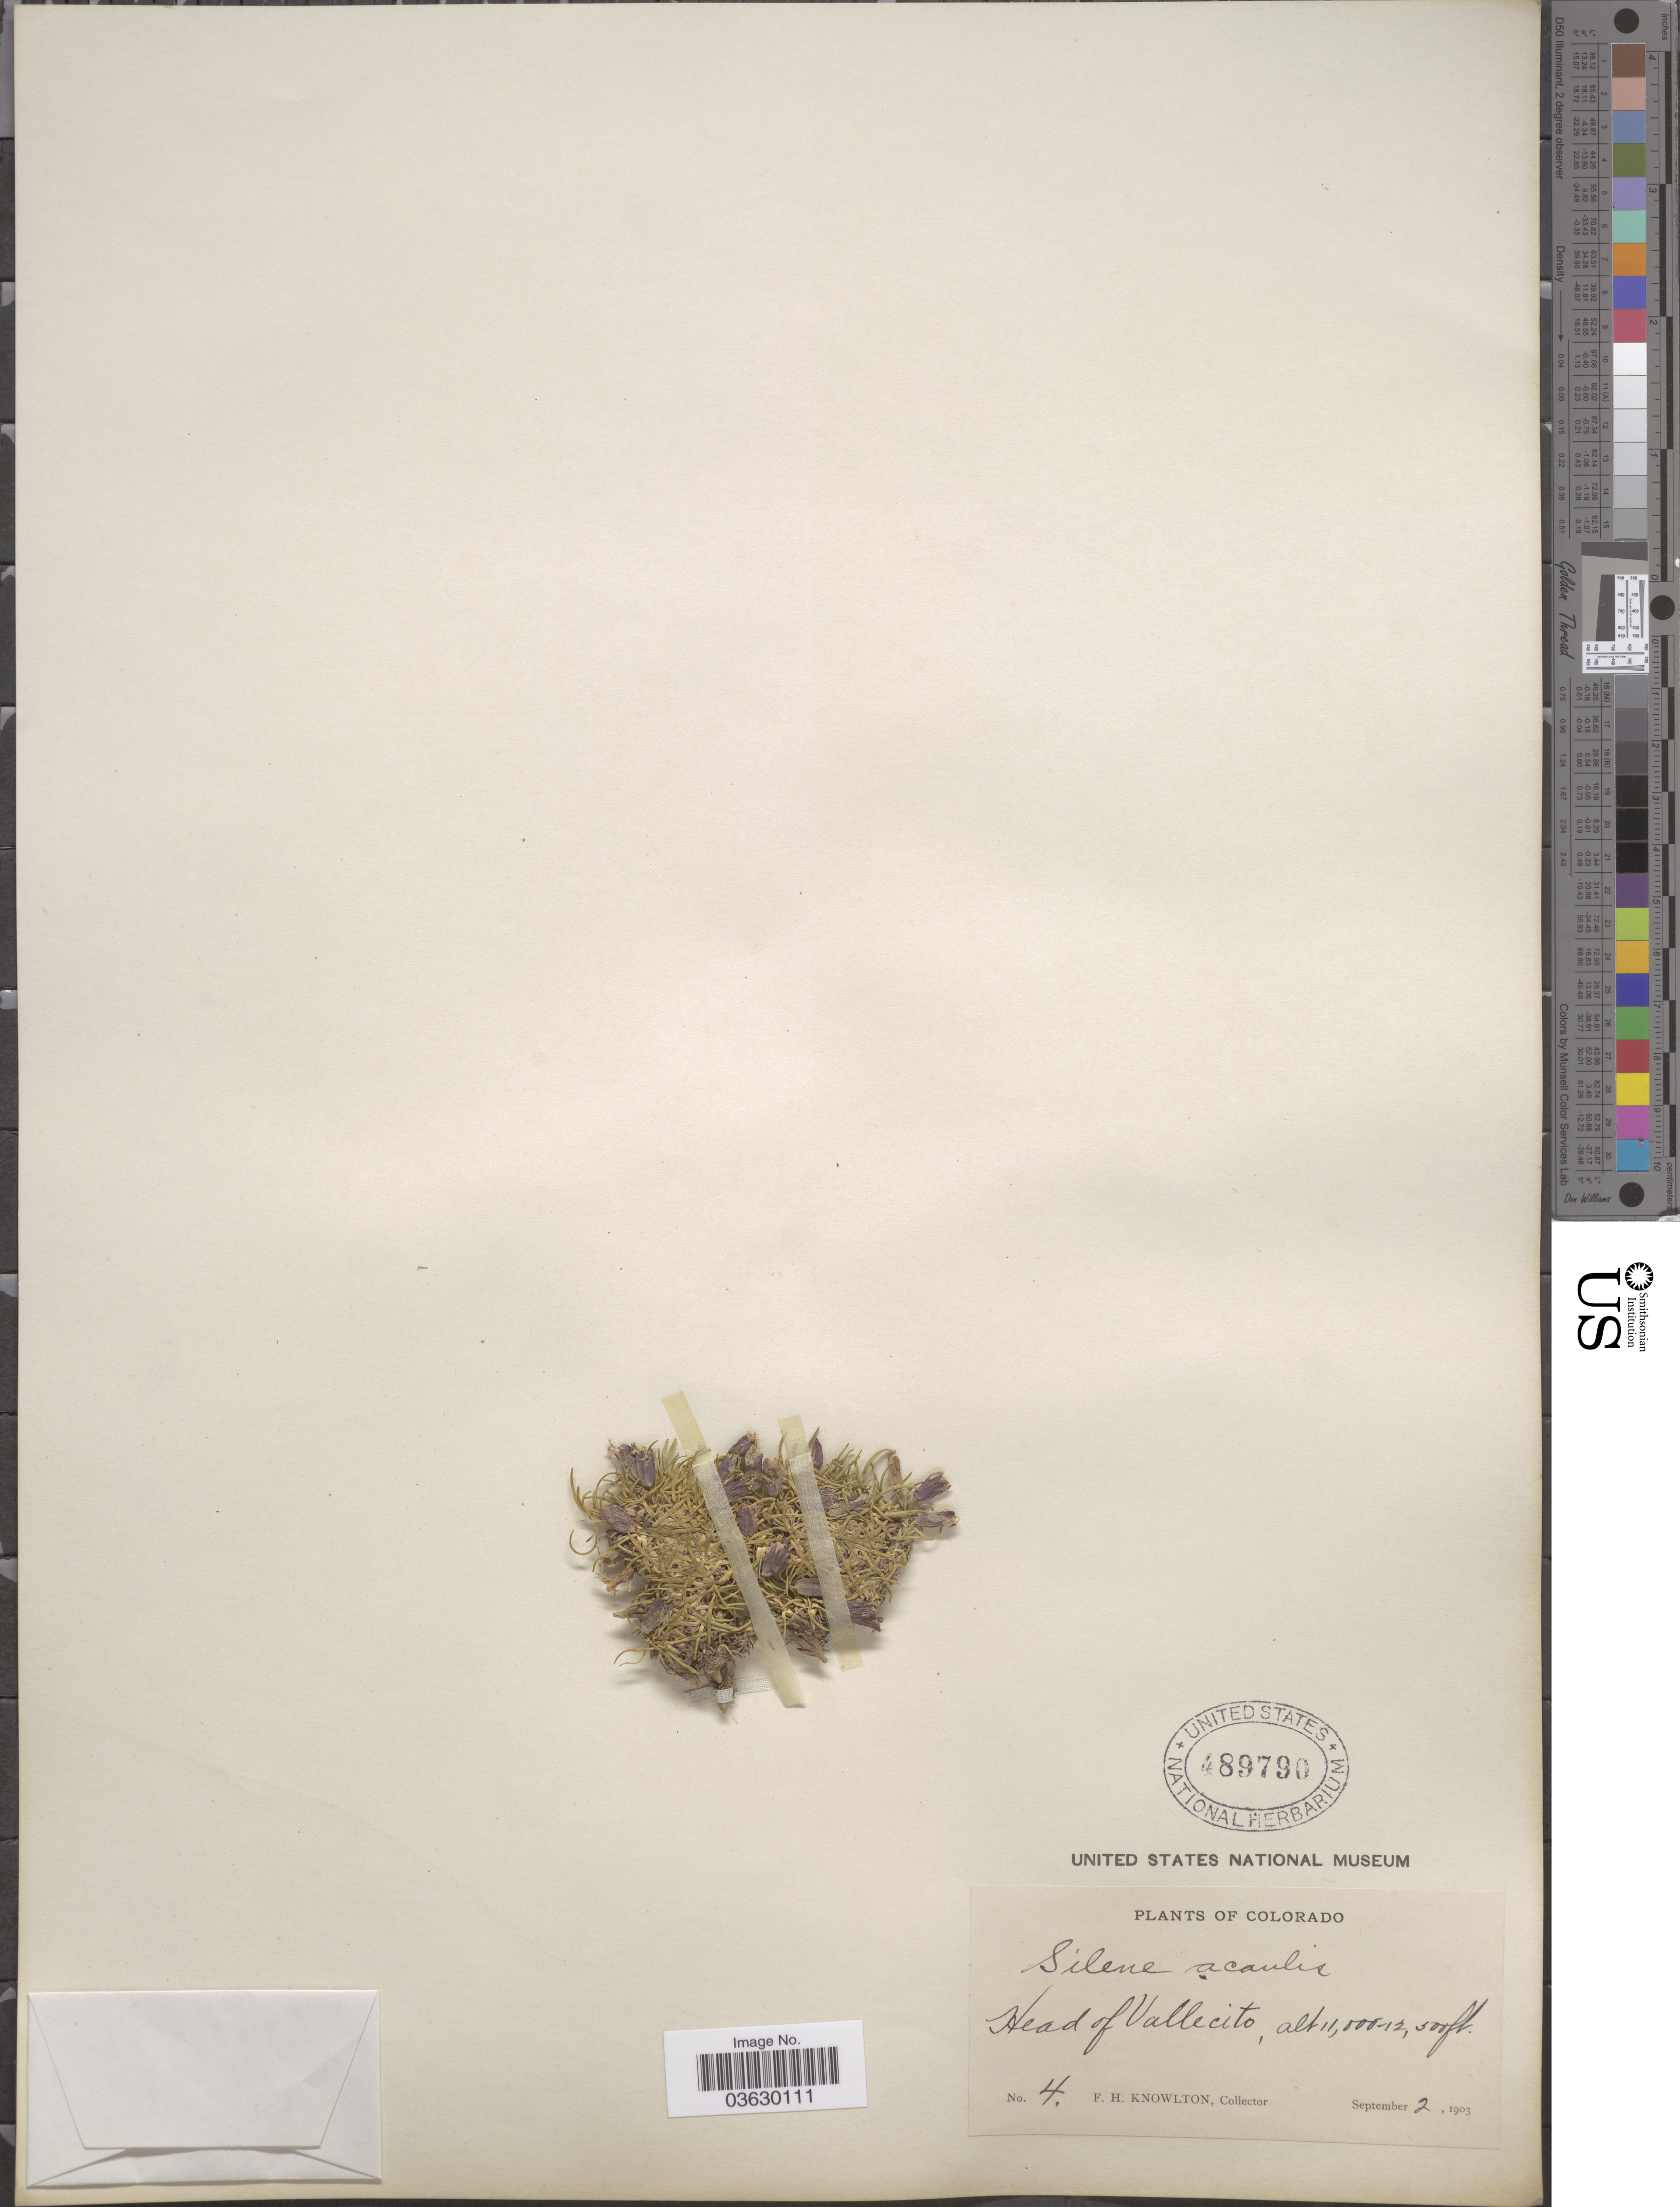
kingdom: Plantae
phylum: Tracheophyta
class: Magnoliopsida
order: Caryophyllales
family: Caryophyllaceae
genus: Silene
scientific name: Silene acaulis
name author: (L.) Jacq.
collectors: F. H. Knowlton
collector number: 4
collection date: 1903-09-02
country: United States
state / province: Colorado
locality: Head of Vallecito.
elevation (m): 3353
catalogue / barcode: US 489790